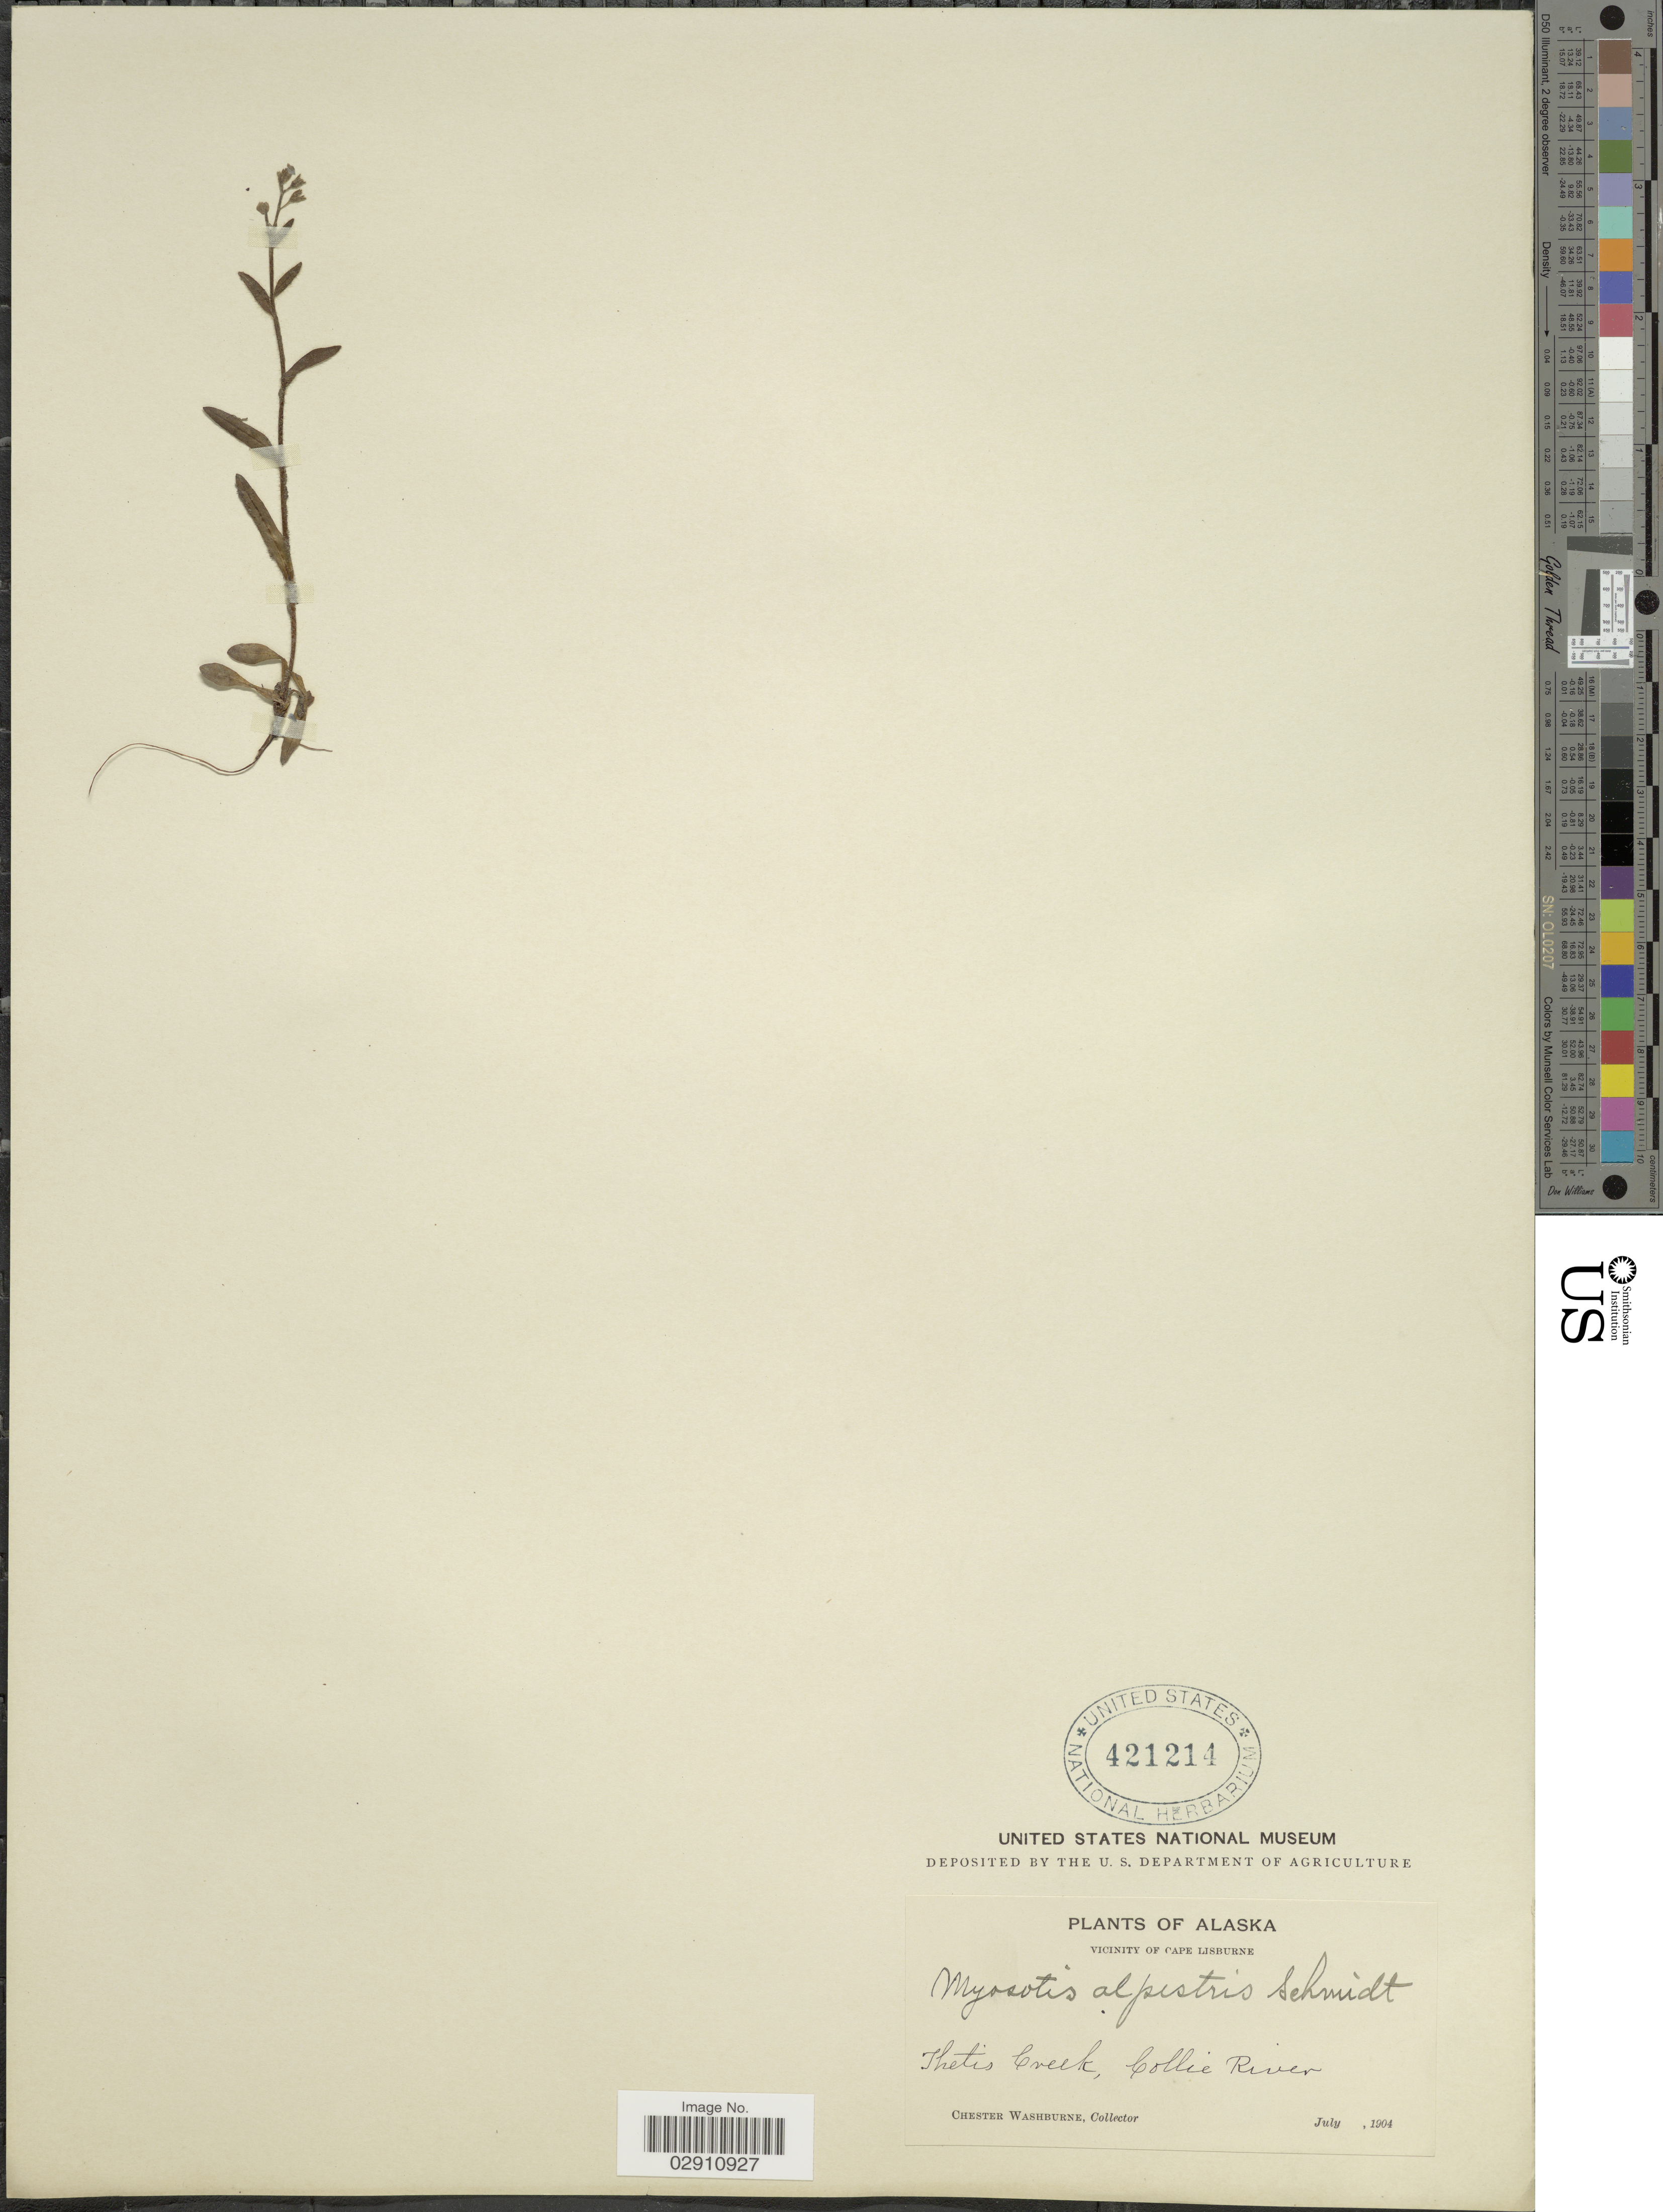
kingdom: Plantae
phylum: Tracheophyta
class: Magnoliopsida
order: Boraginales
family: Boraginaceae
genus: Myosotis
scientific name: Myosotis alpestris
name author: F.W. Schmidt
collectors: C. Washburne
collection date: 1904-07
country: United States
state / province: Alaska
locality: Vicinity of Cape Lisburne. Thetis Creek, Collie River.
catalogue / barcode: US 421214